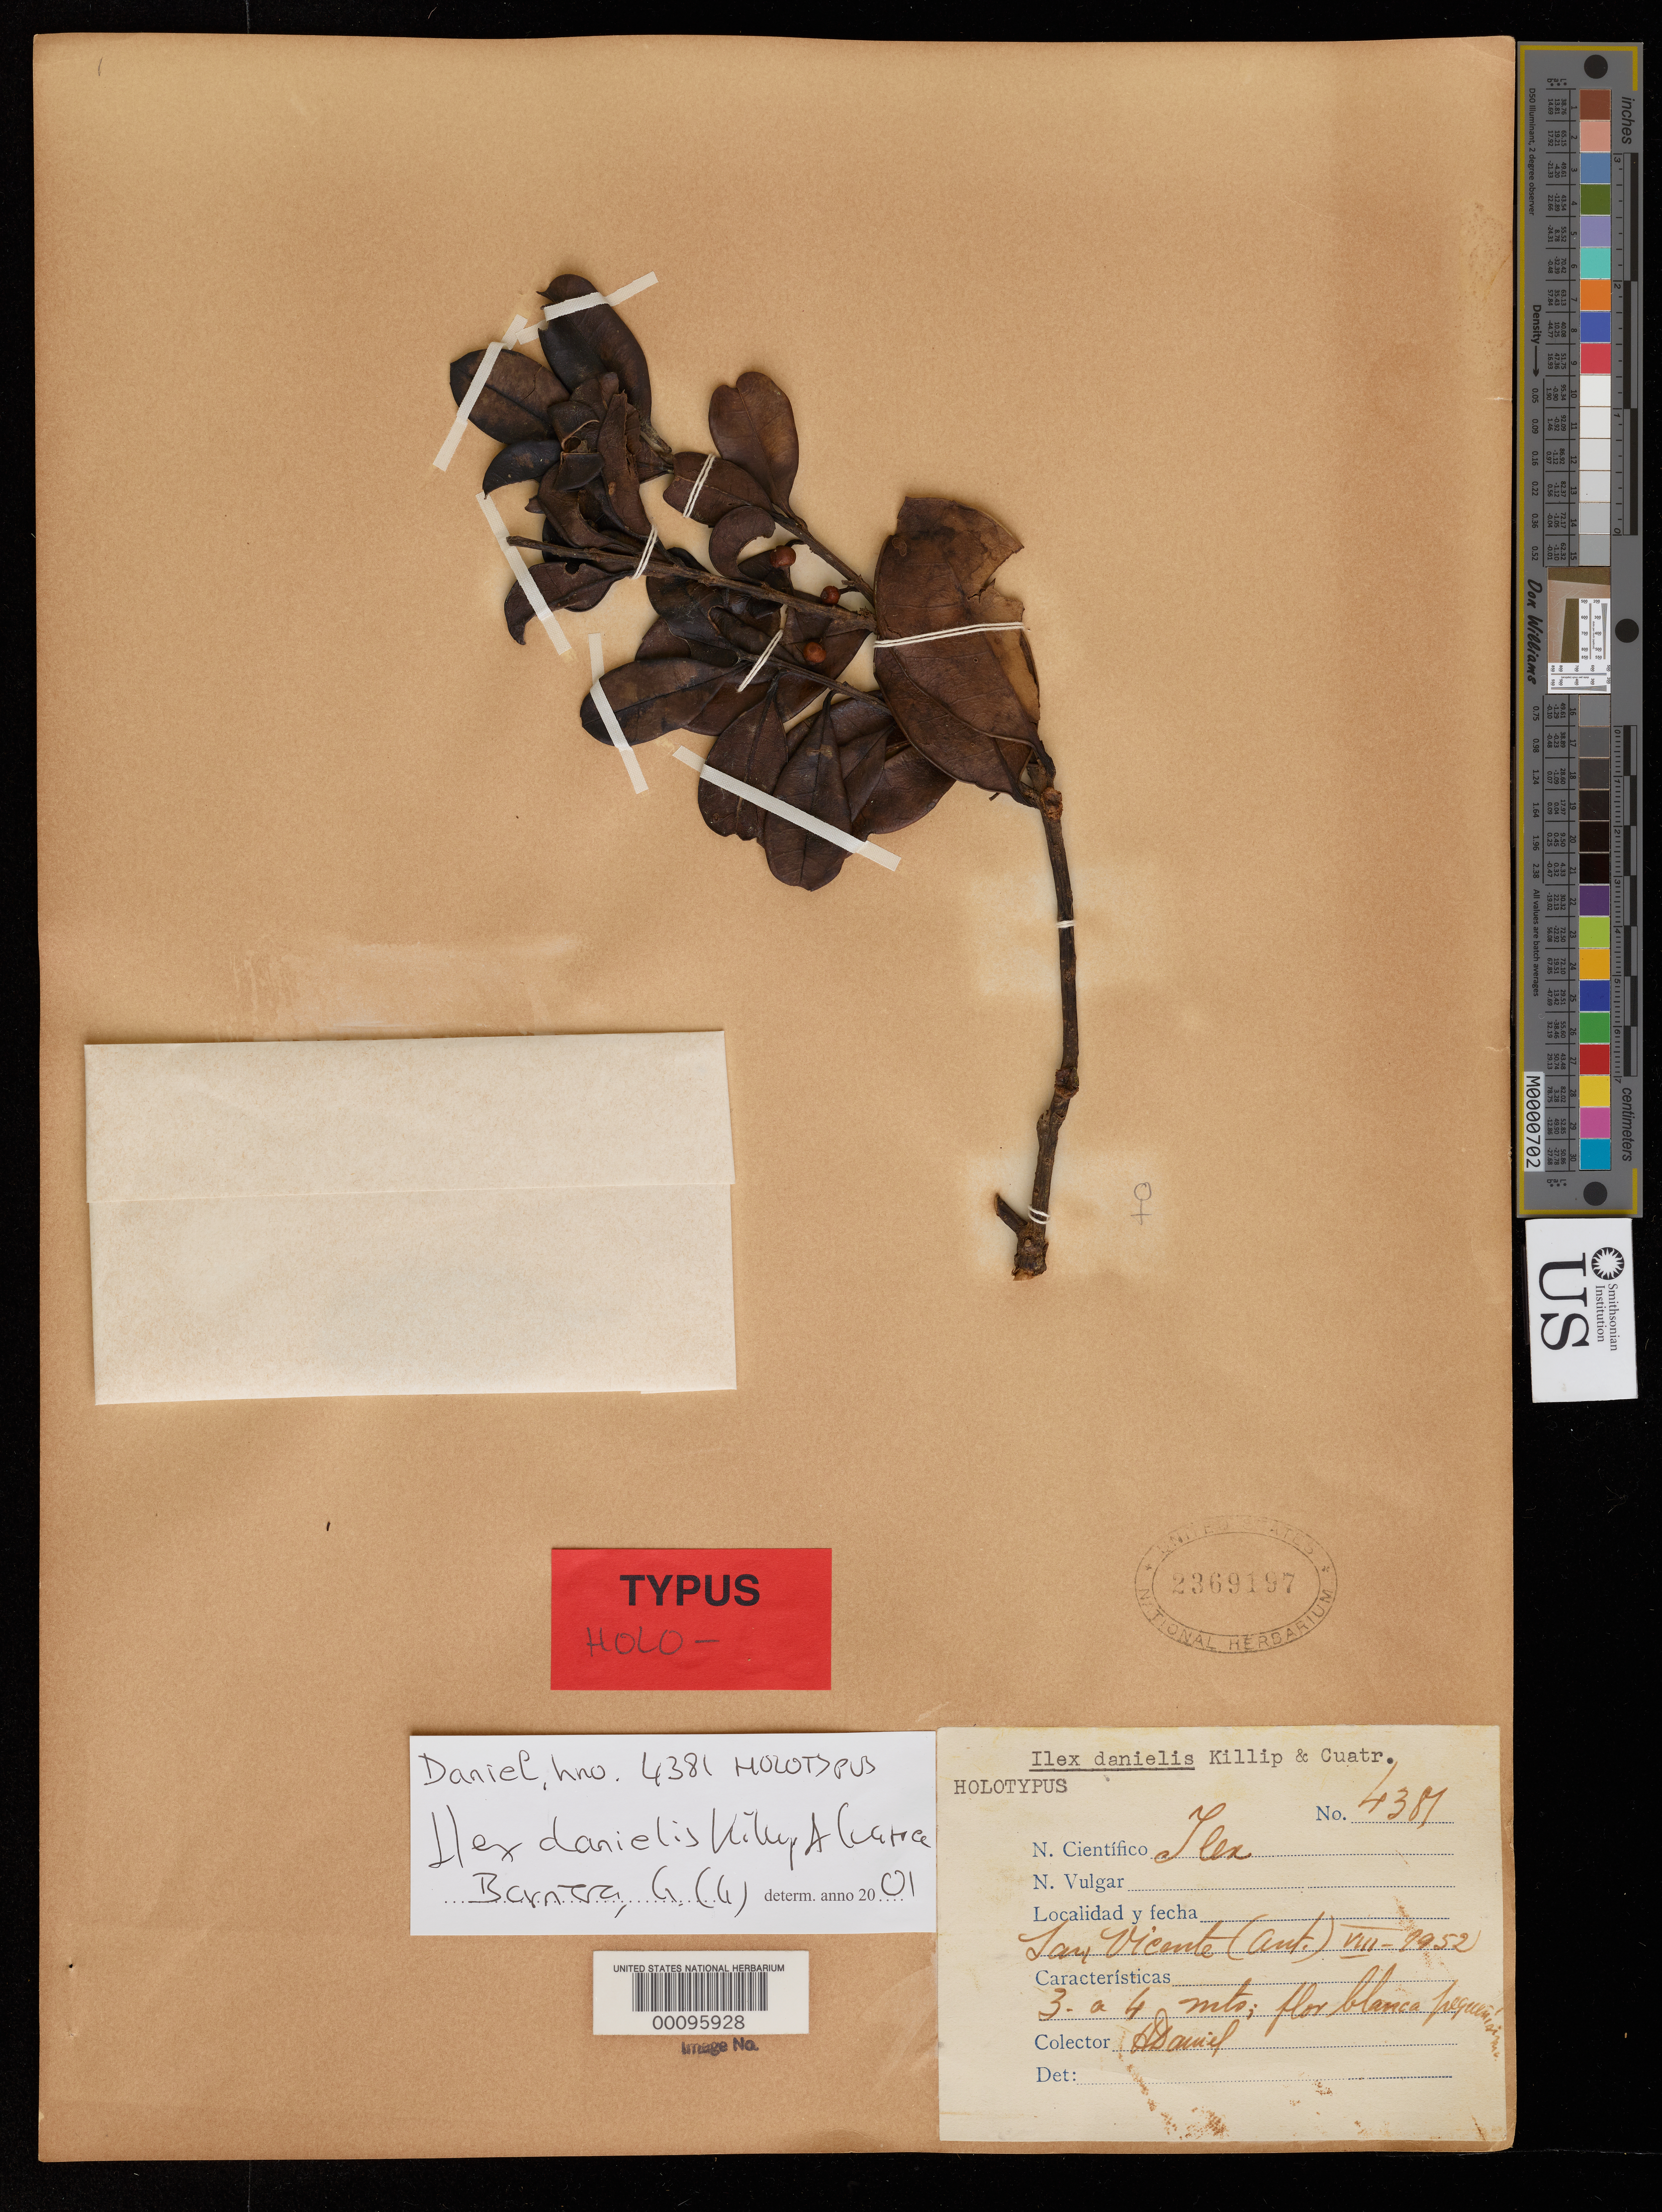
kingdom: Plantae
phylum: Tracheophyta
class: Magnoliopsida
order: Aquifoliales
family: Aquifoliaceae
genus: Ilex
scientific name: Ilex danielis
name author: Killip & Cuatrec.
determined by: Barriera, Gabrielle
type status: Holotype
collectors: Bro. Daniel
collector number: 4381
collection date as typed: Aug 1952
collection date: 1952-08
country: Colombia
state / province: Antioquia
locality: San Vicente.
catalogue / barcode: US 2369197